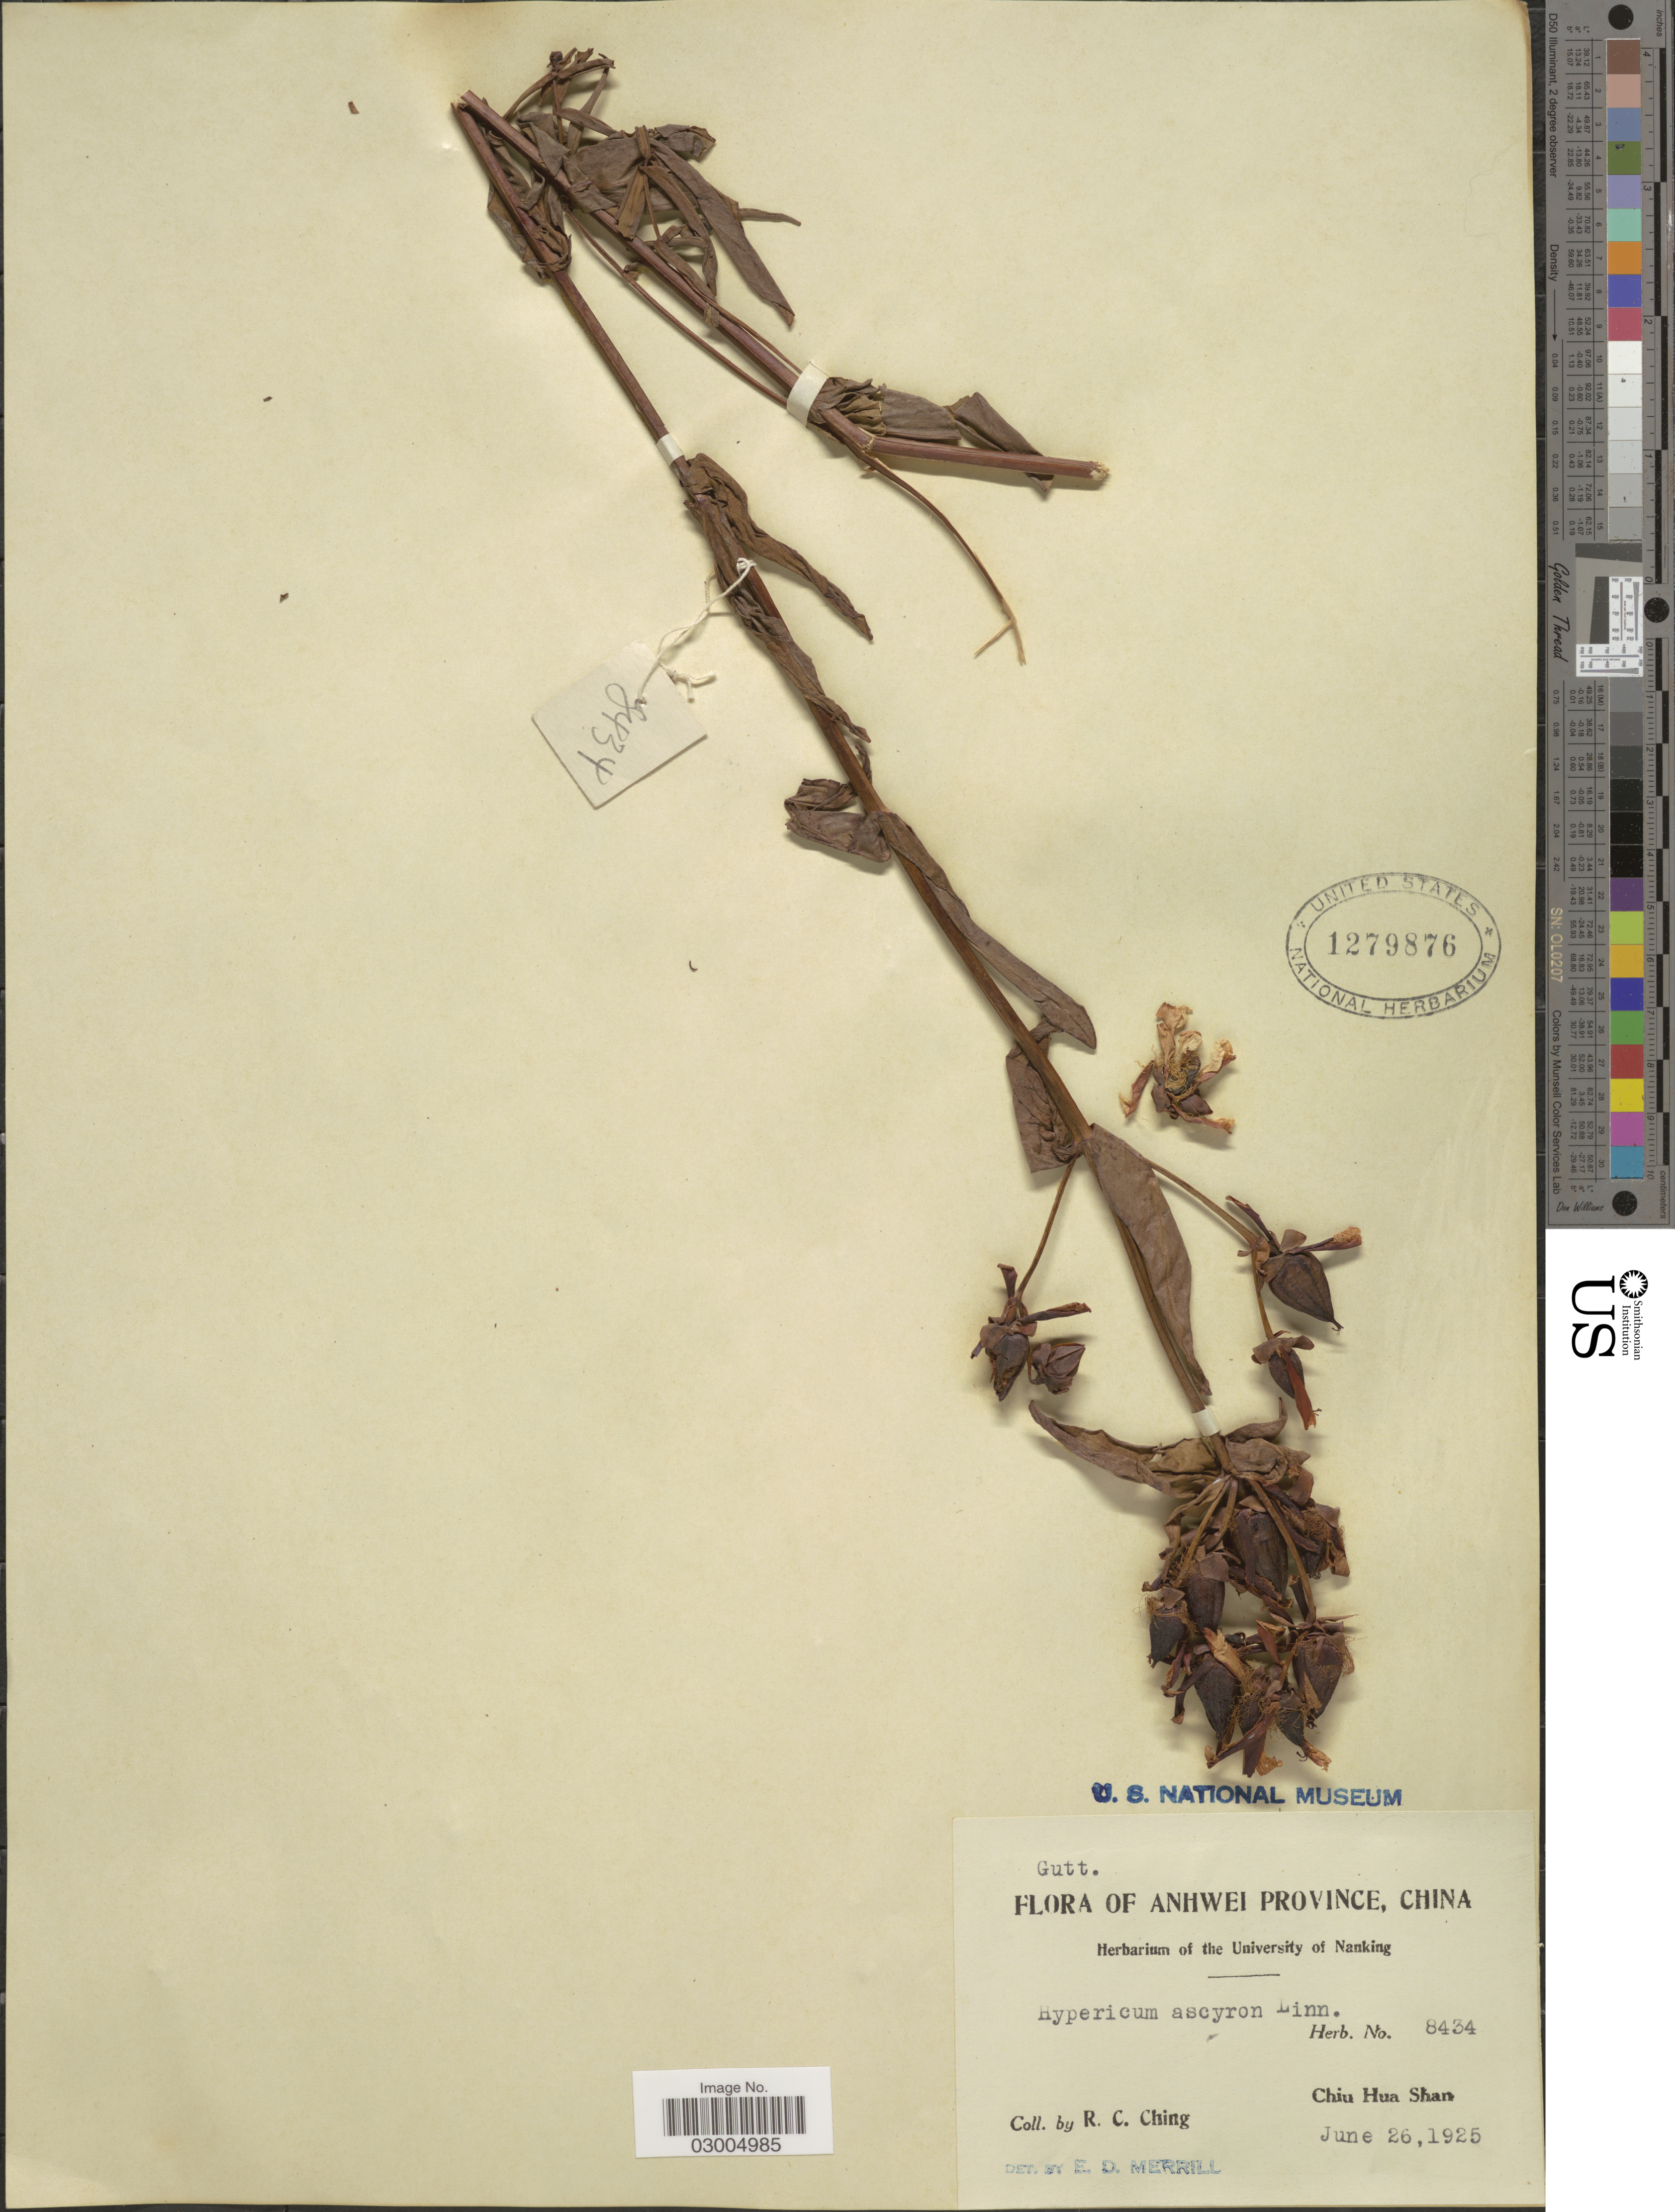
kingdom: Plantae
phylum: Tracheophyta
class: Magnoliopsida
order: Malpighiales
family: Hypericaceae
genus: Hypericum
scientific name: Hypericum ascyron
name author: L.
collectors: R. C. Ching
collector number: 8434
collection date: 1925-06-26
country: China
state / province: Anhui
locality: Anhwei Province. Chiu Hua Shan.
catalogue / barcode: US 1279876